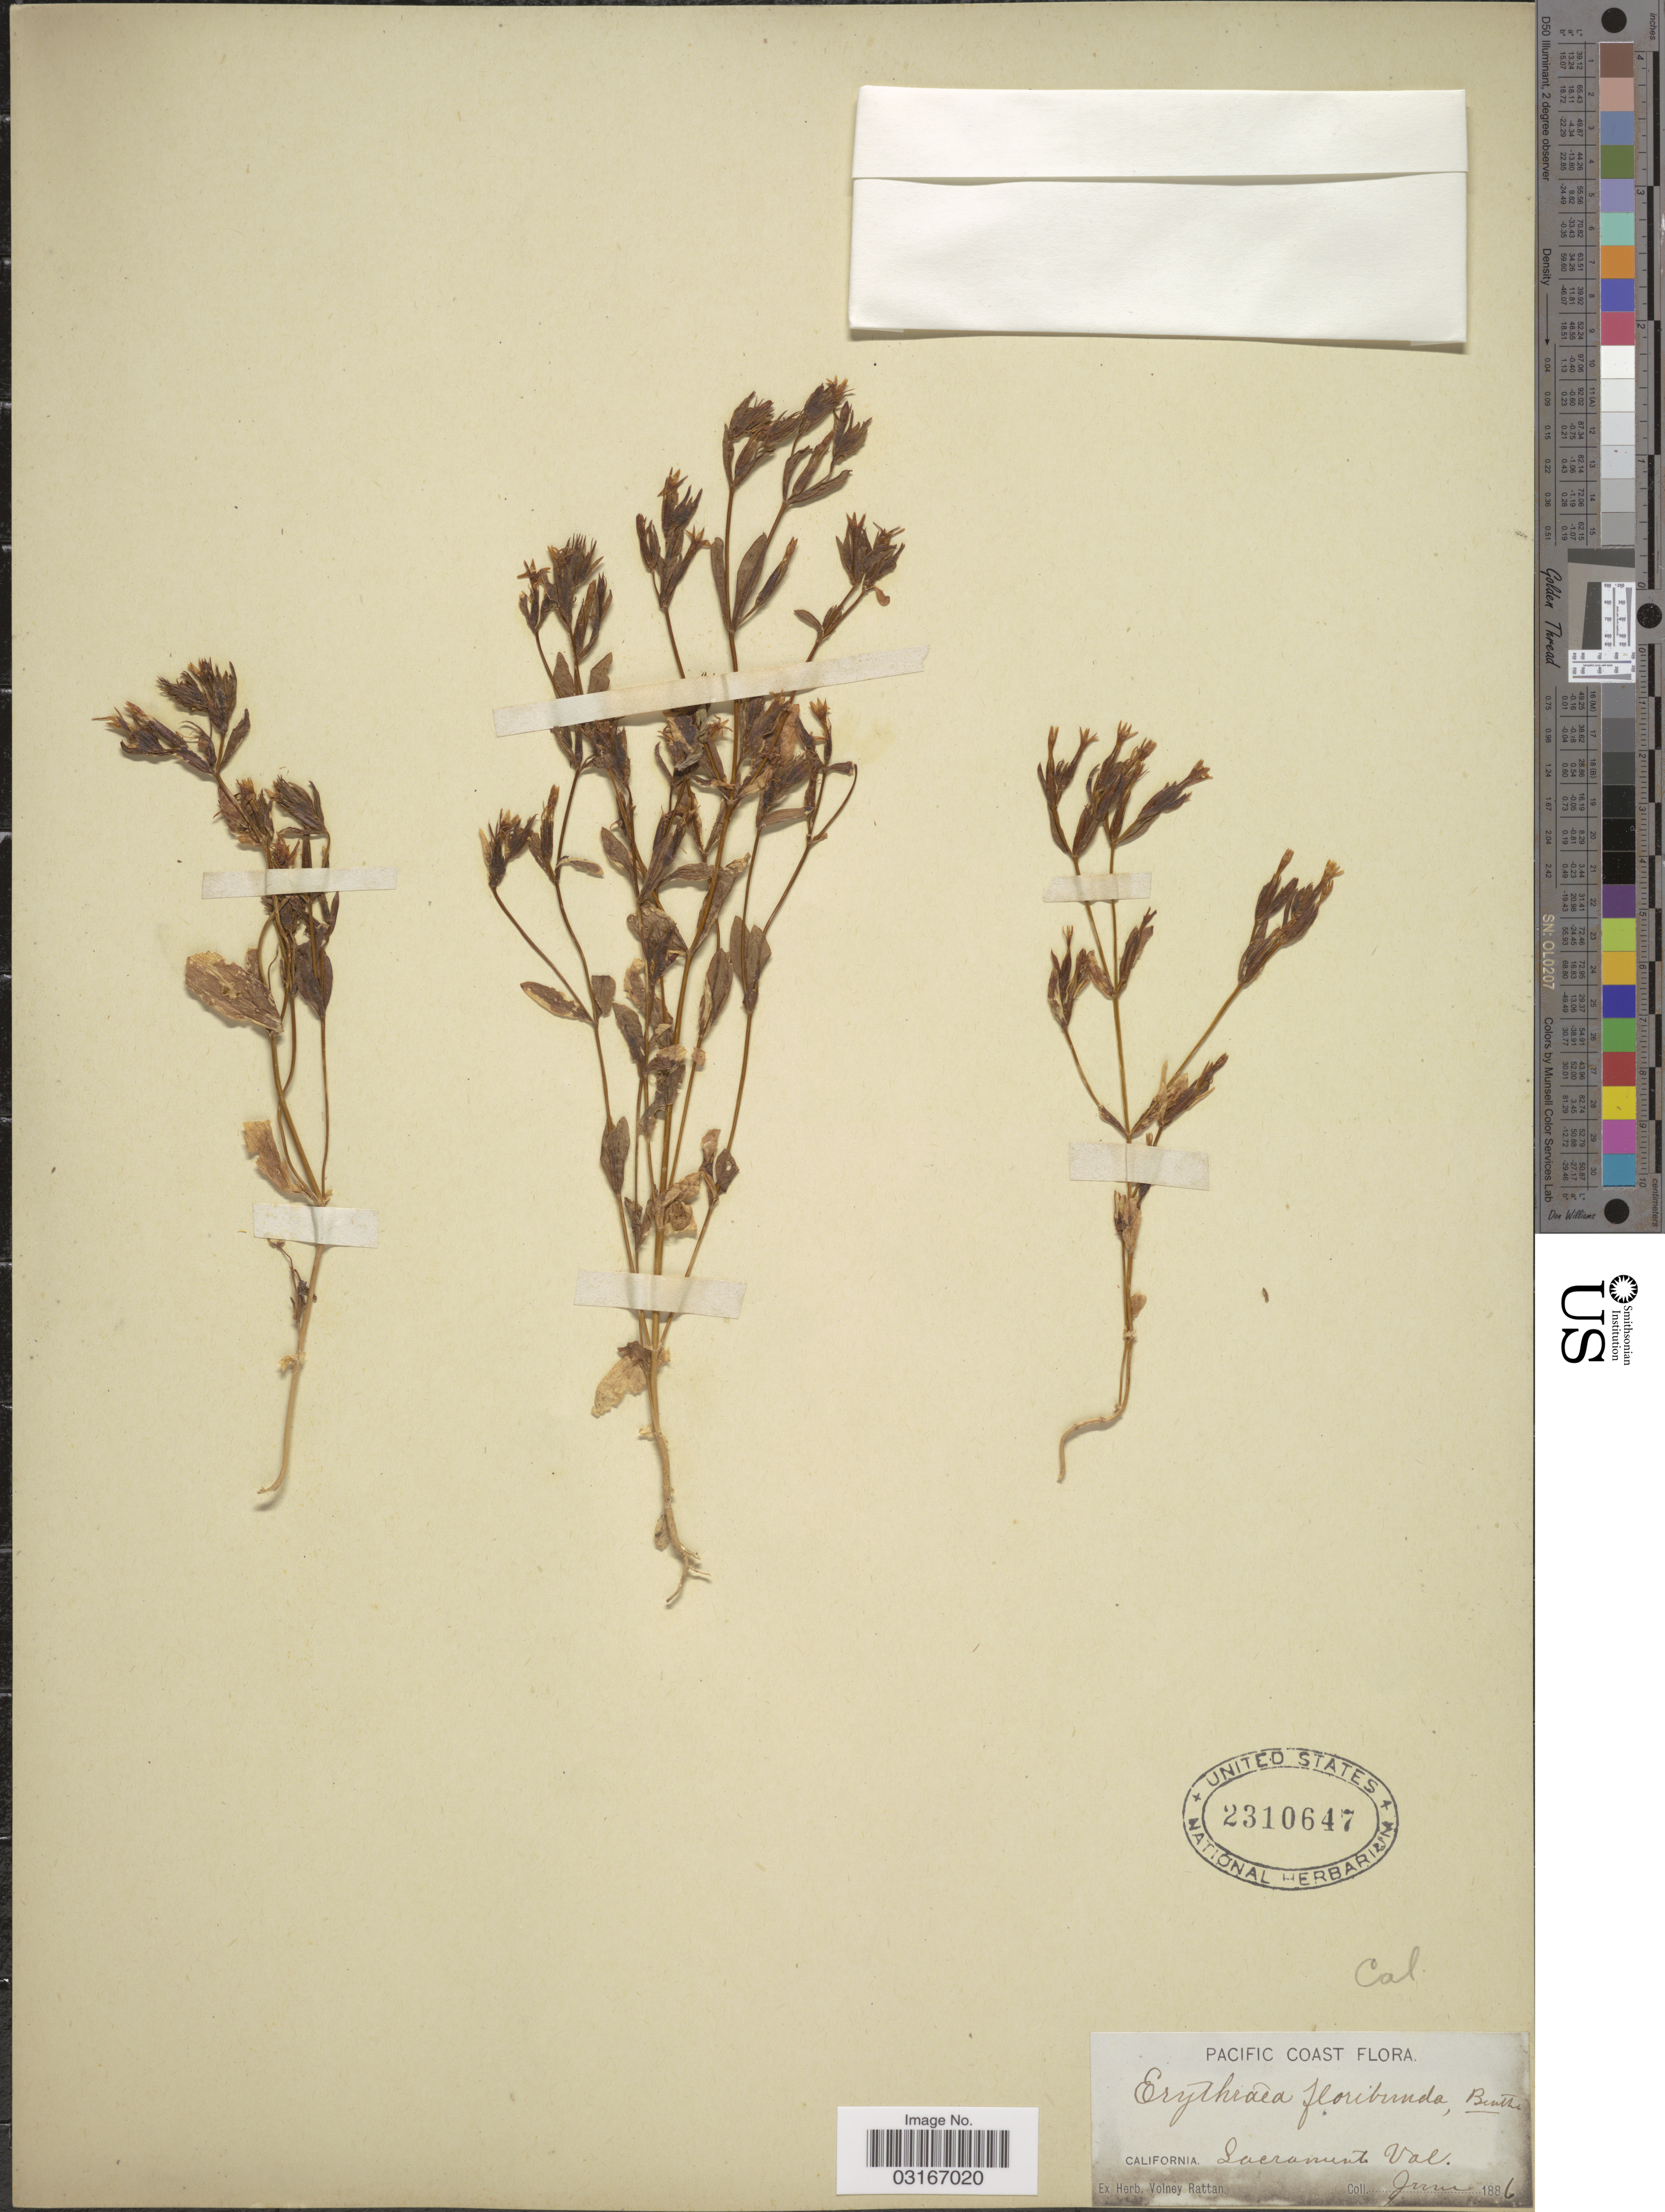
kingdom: Plantae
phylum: Tracheophyta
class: Magnoliopsida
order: Gentianales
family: Gentianaceae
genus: Centaurium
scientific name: Centaurium floribundum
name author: (Benth.) B.L. Rob.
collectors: ex herb. Voiney Rattan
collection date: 1886-06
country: United States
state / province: California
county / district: Sacramento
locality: Pacific Coast. Sacramento Val.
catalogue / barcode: US 2310647